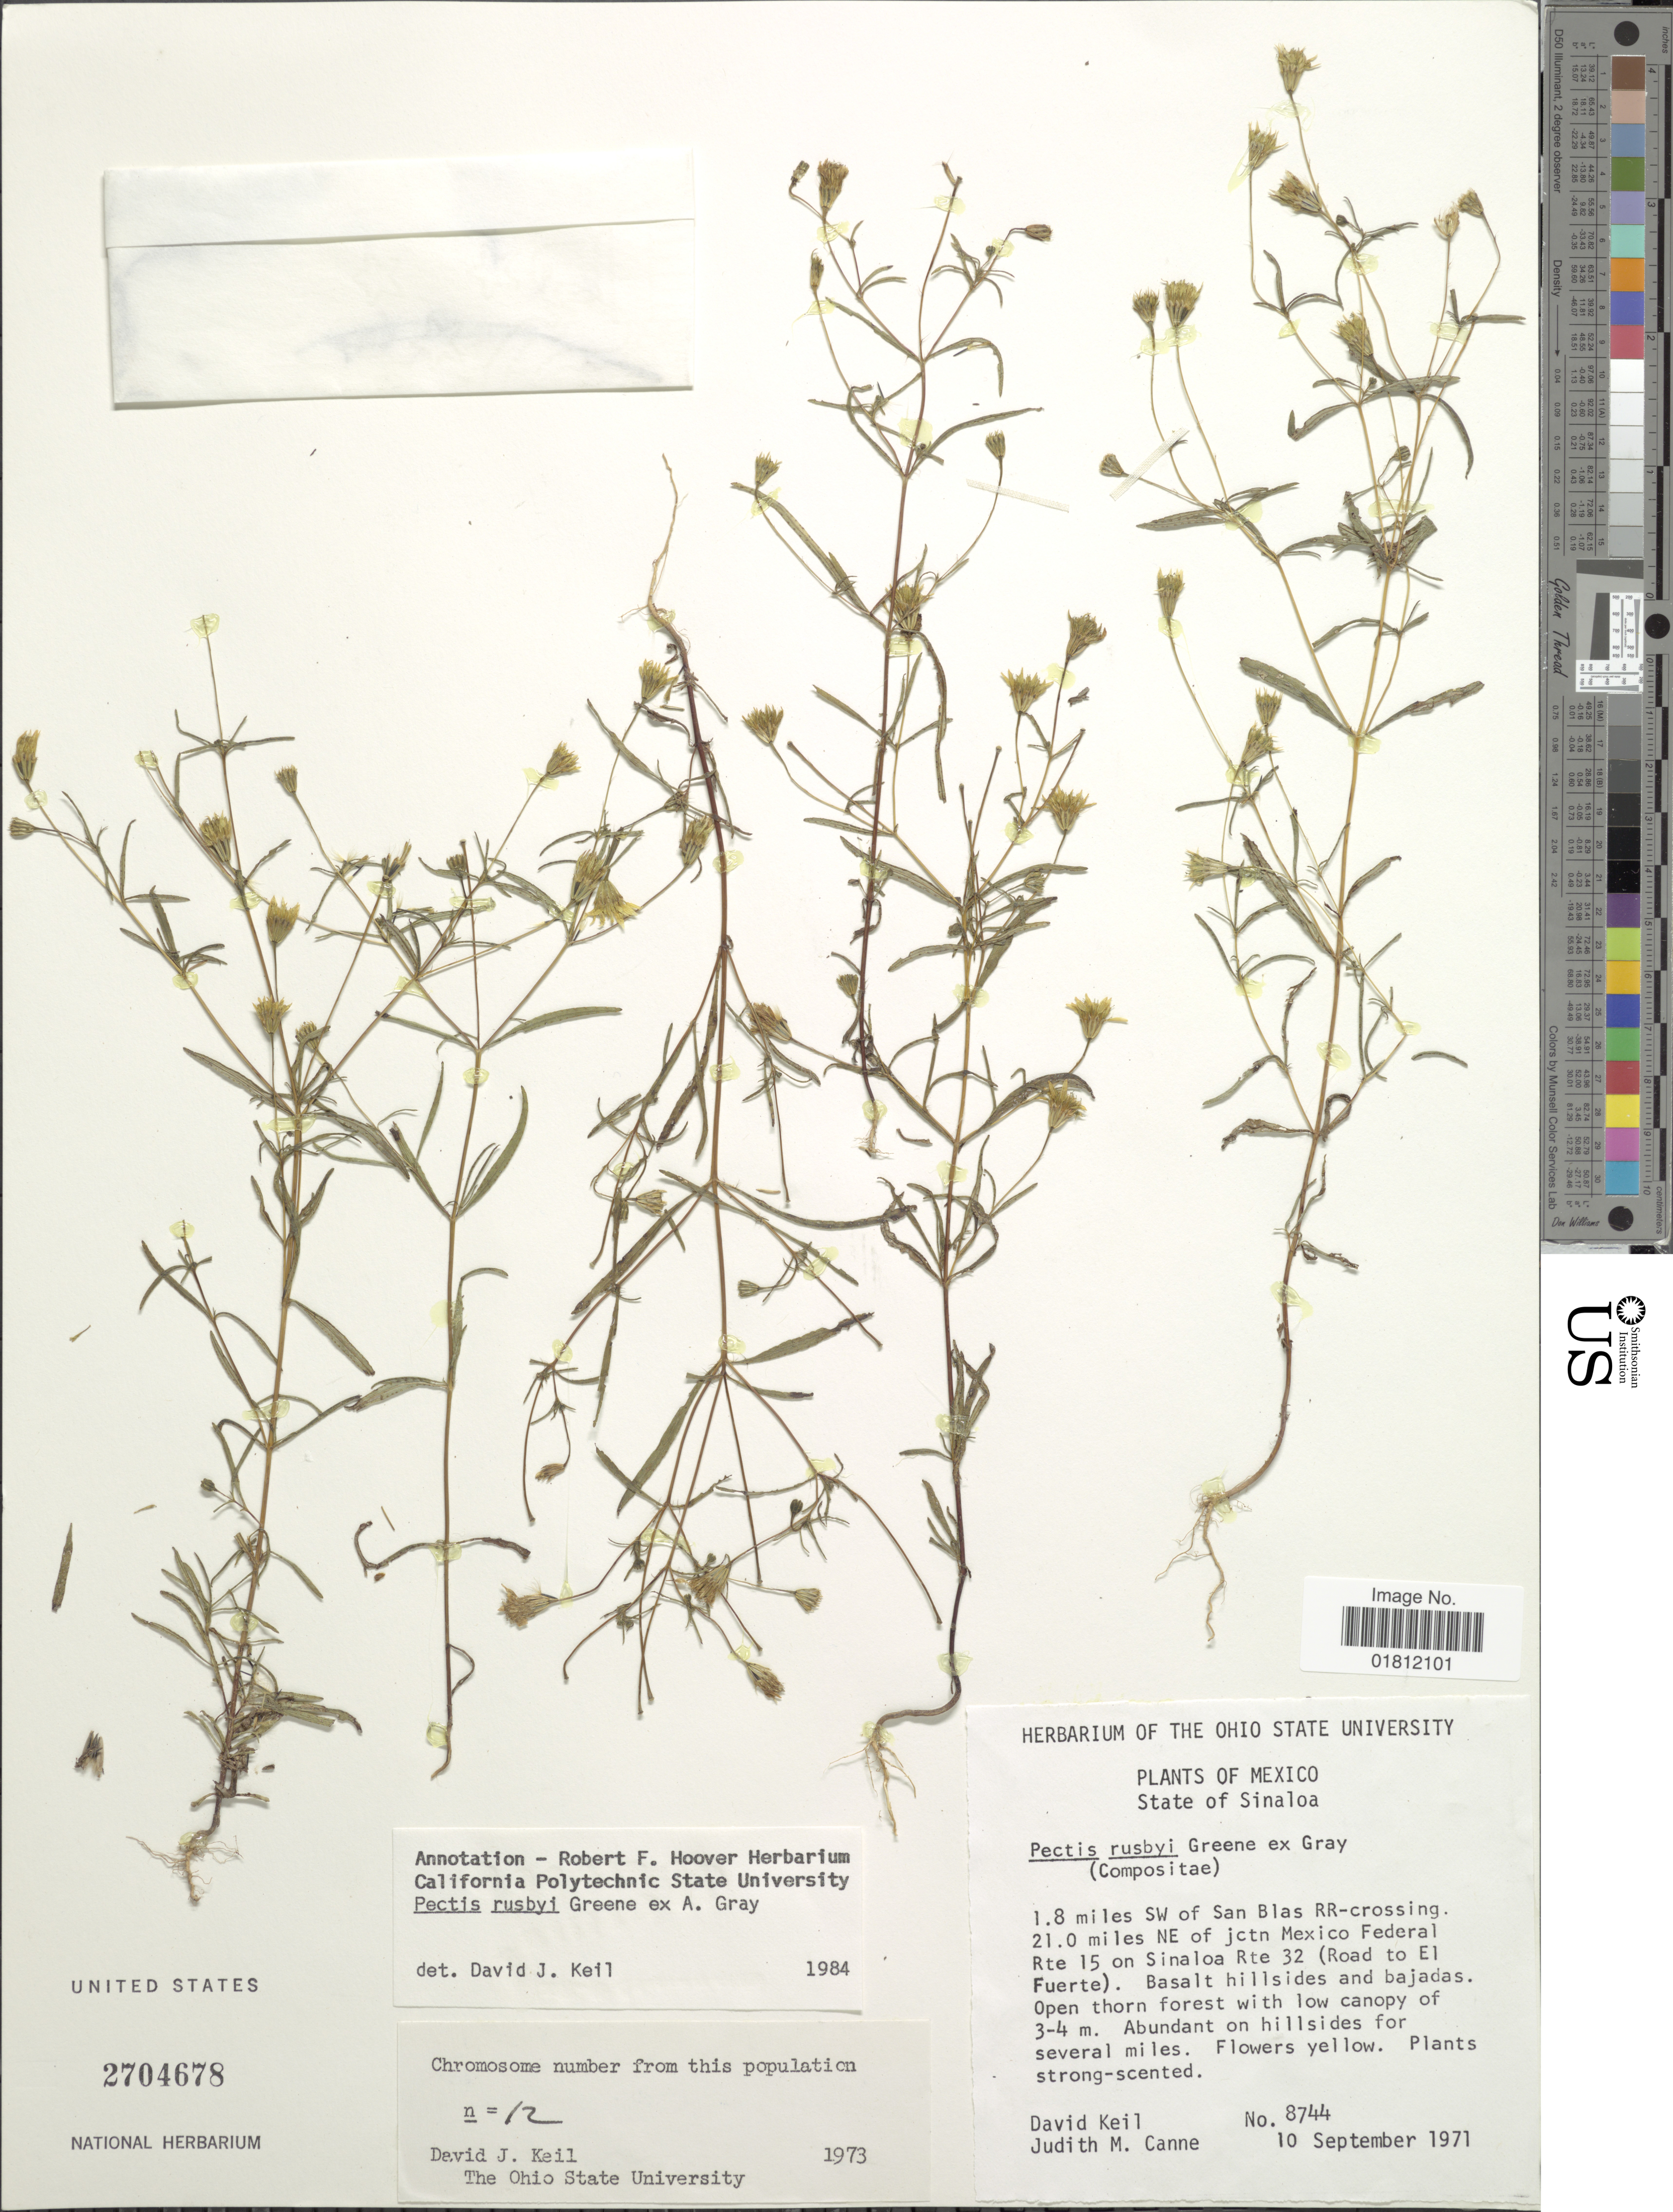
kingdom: Plantae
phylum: Tracheophyta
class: Magnoliopsida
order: Asterales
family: Asteraceae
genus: Pectis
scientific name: Pectis rusbyi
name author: Greene ex A. Gray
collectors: D. J. Keil & J. M. Canne-Hilliker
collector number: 8744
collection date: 1971-09-10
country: Mexico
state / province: Sinaloa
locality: State of Sinaloa. 1.8 miles SW of San Blas RR-crossing 21.0 miles NE of jctn Mexico Federal Rte 15 on Sinaloa Rte 32 (Road to El Fuerte). Baslat hillsides and bajadas.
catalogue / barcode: US 2704678